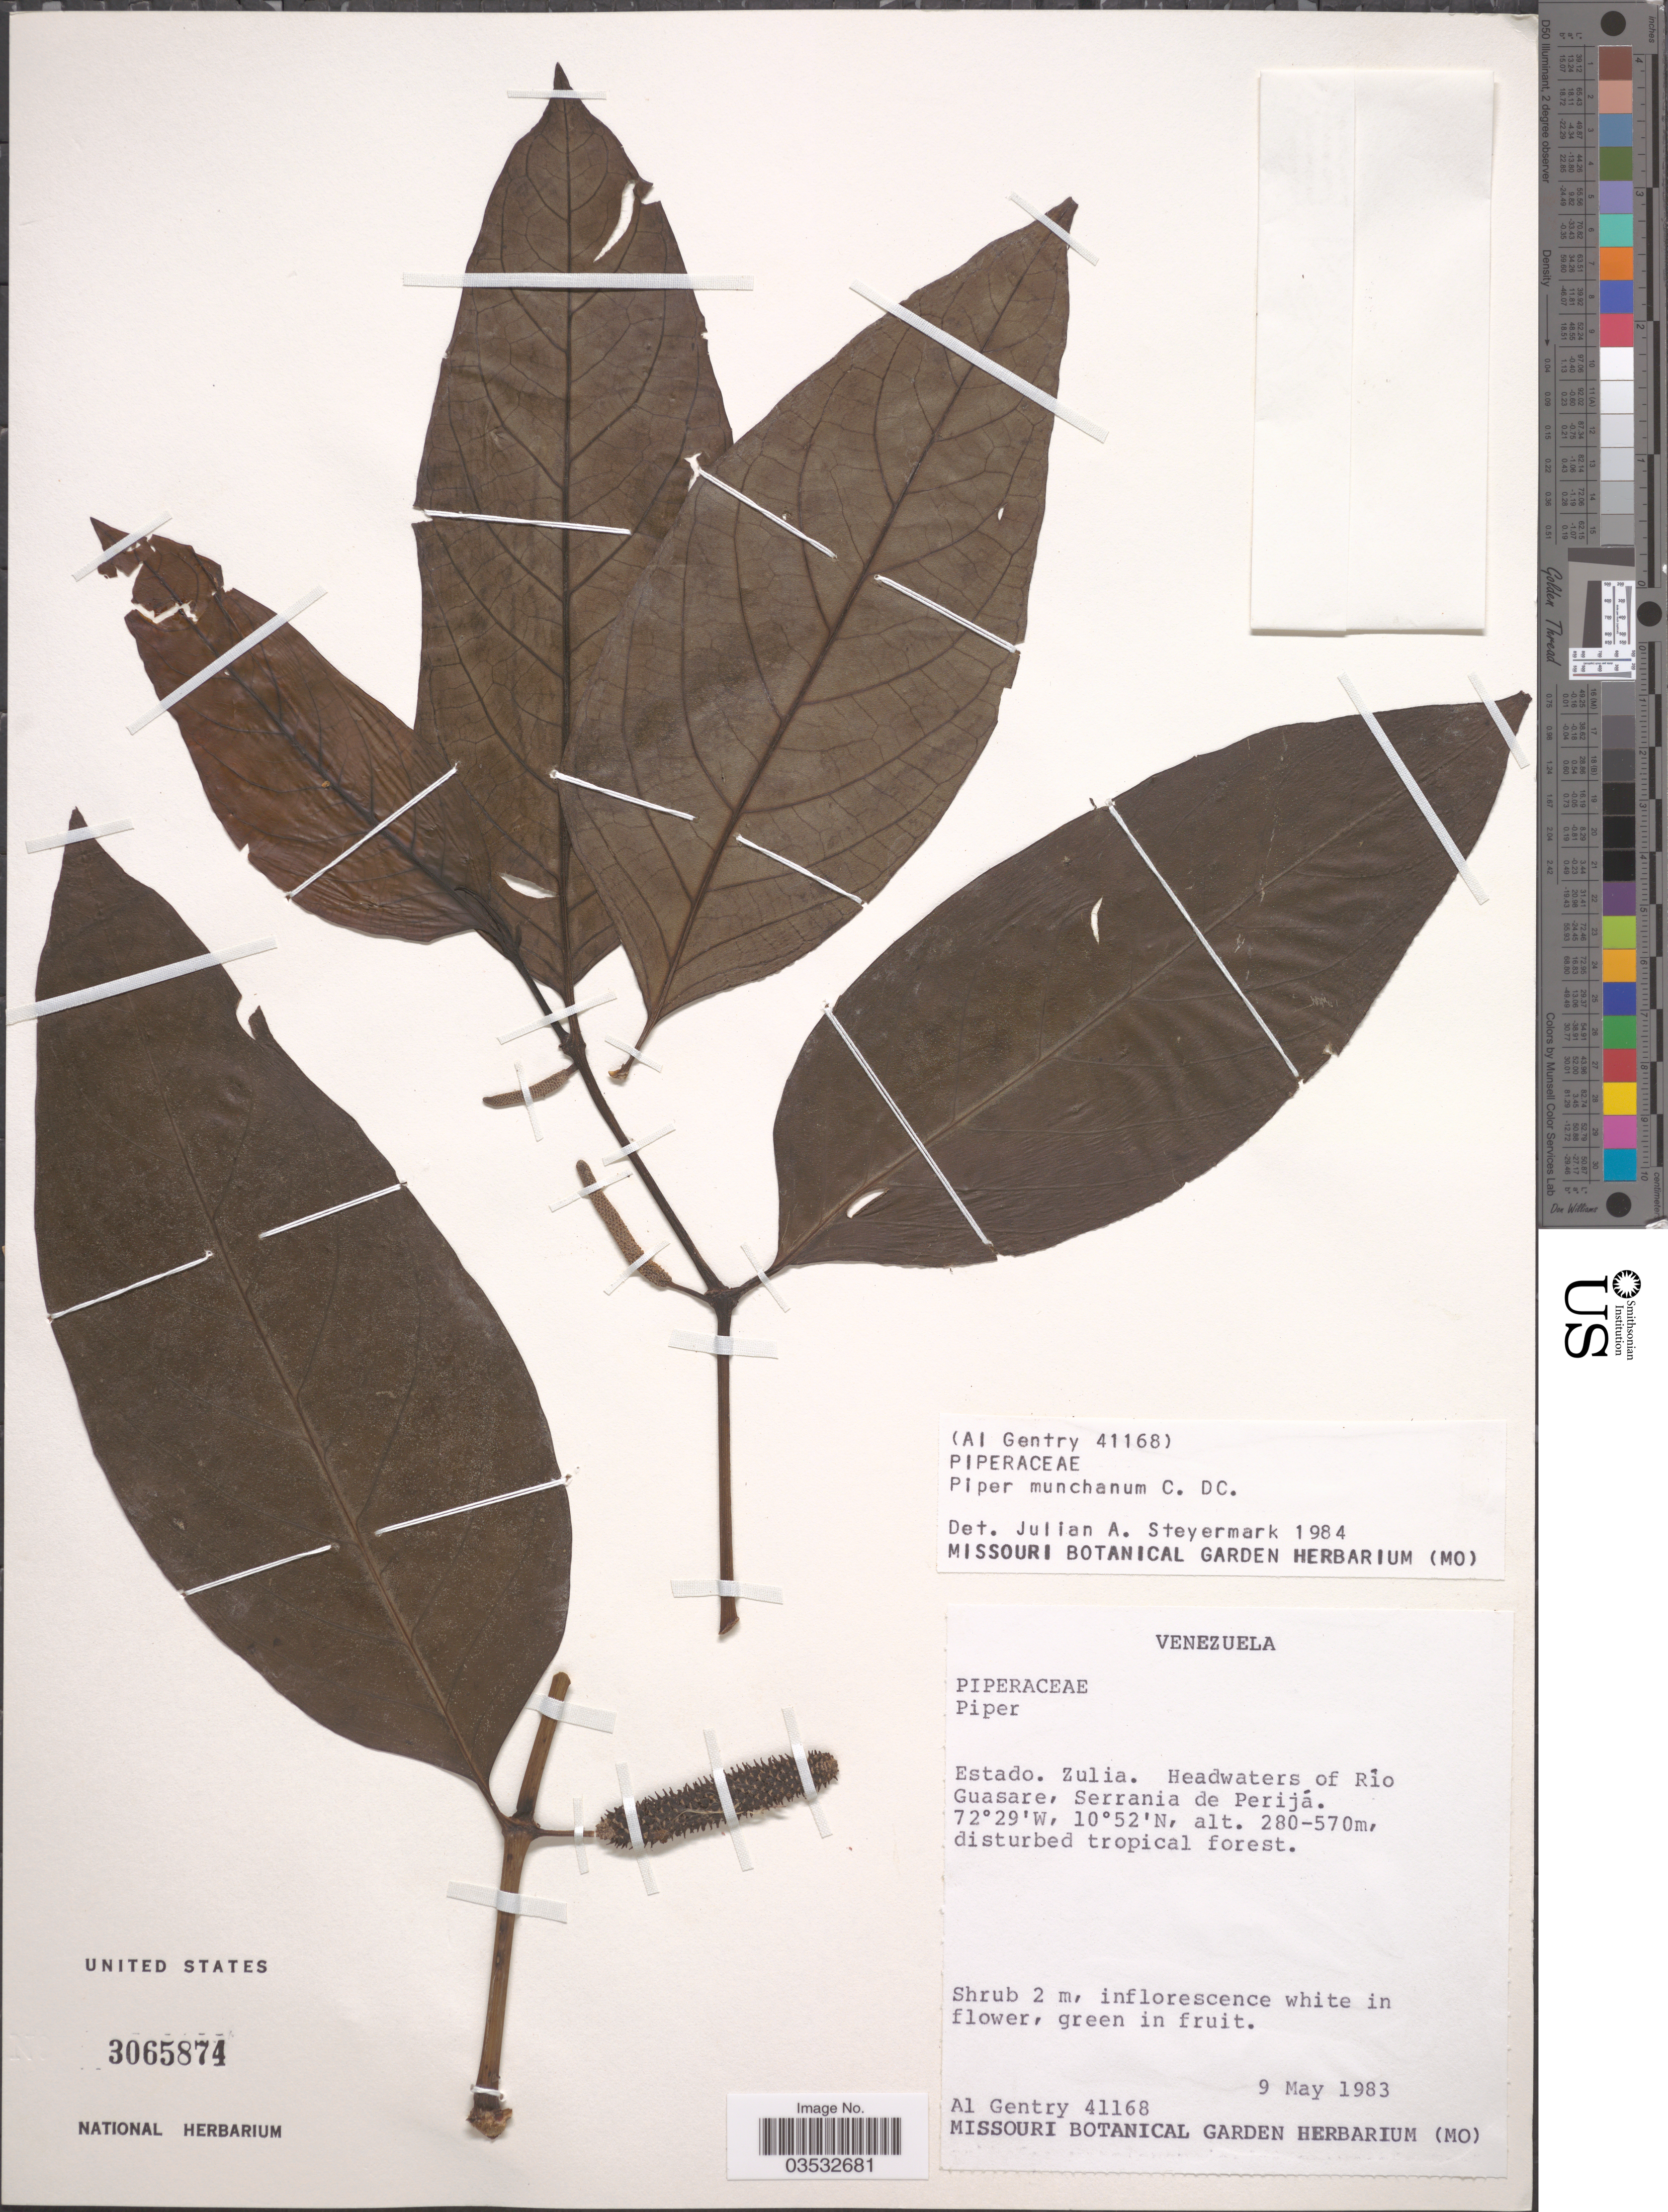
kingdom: Plantae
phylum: Tracheophyta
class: Magnoliopsida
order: Piperales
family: Piperaceae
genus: Piper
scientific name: Piper munchanum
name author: C. DC.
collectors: A. H. Gentry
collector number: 41168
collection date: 1983-05-09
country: Venezuela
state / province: Zulia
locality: Headwaters of Rio Guasare, Serrania de Perijá.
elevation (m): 280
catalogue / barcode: US 3065874